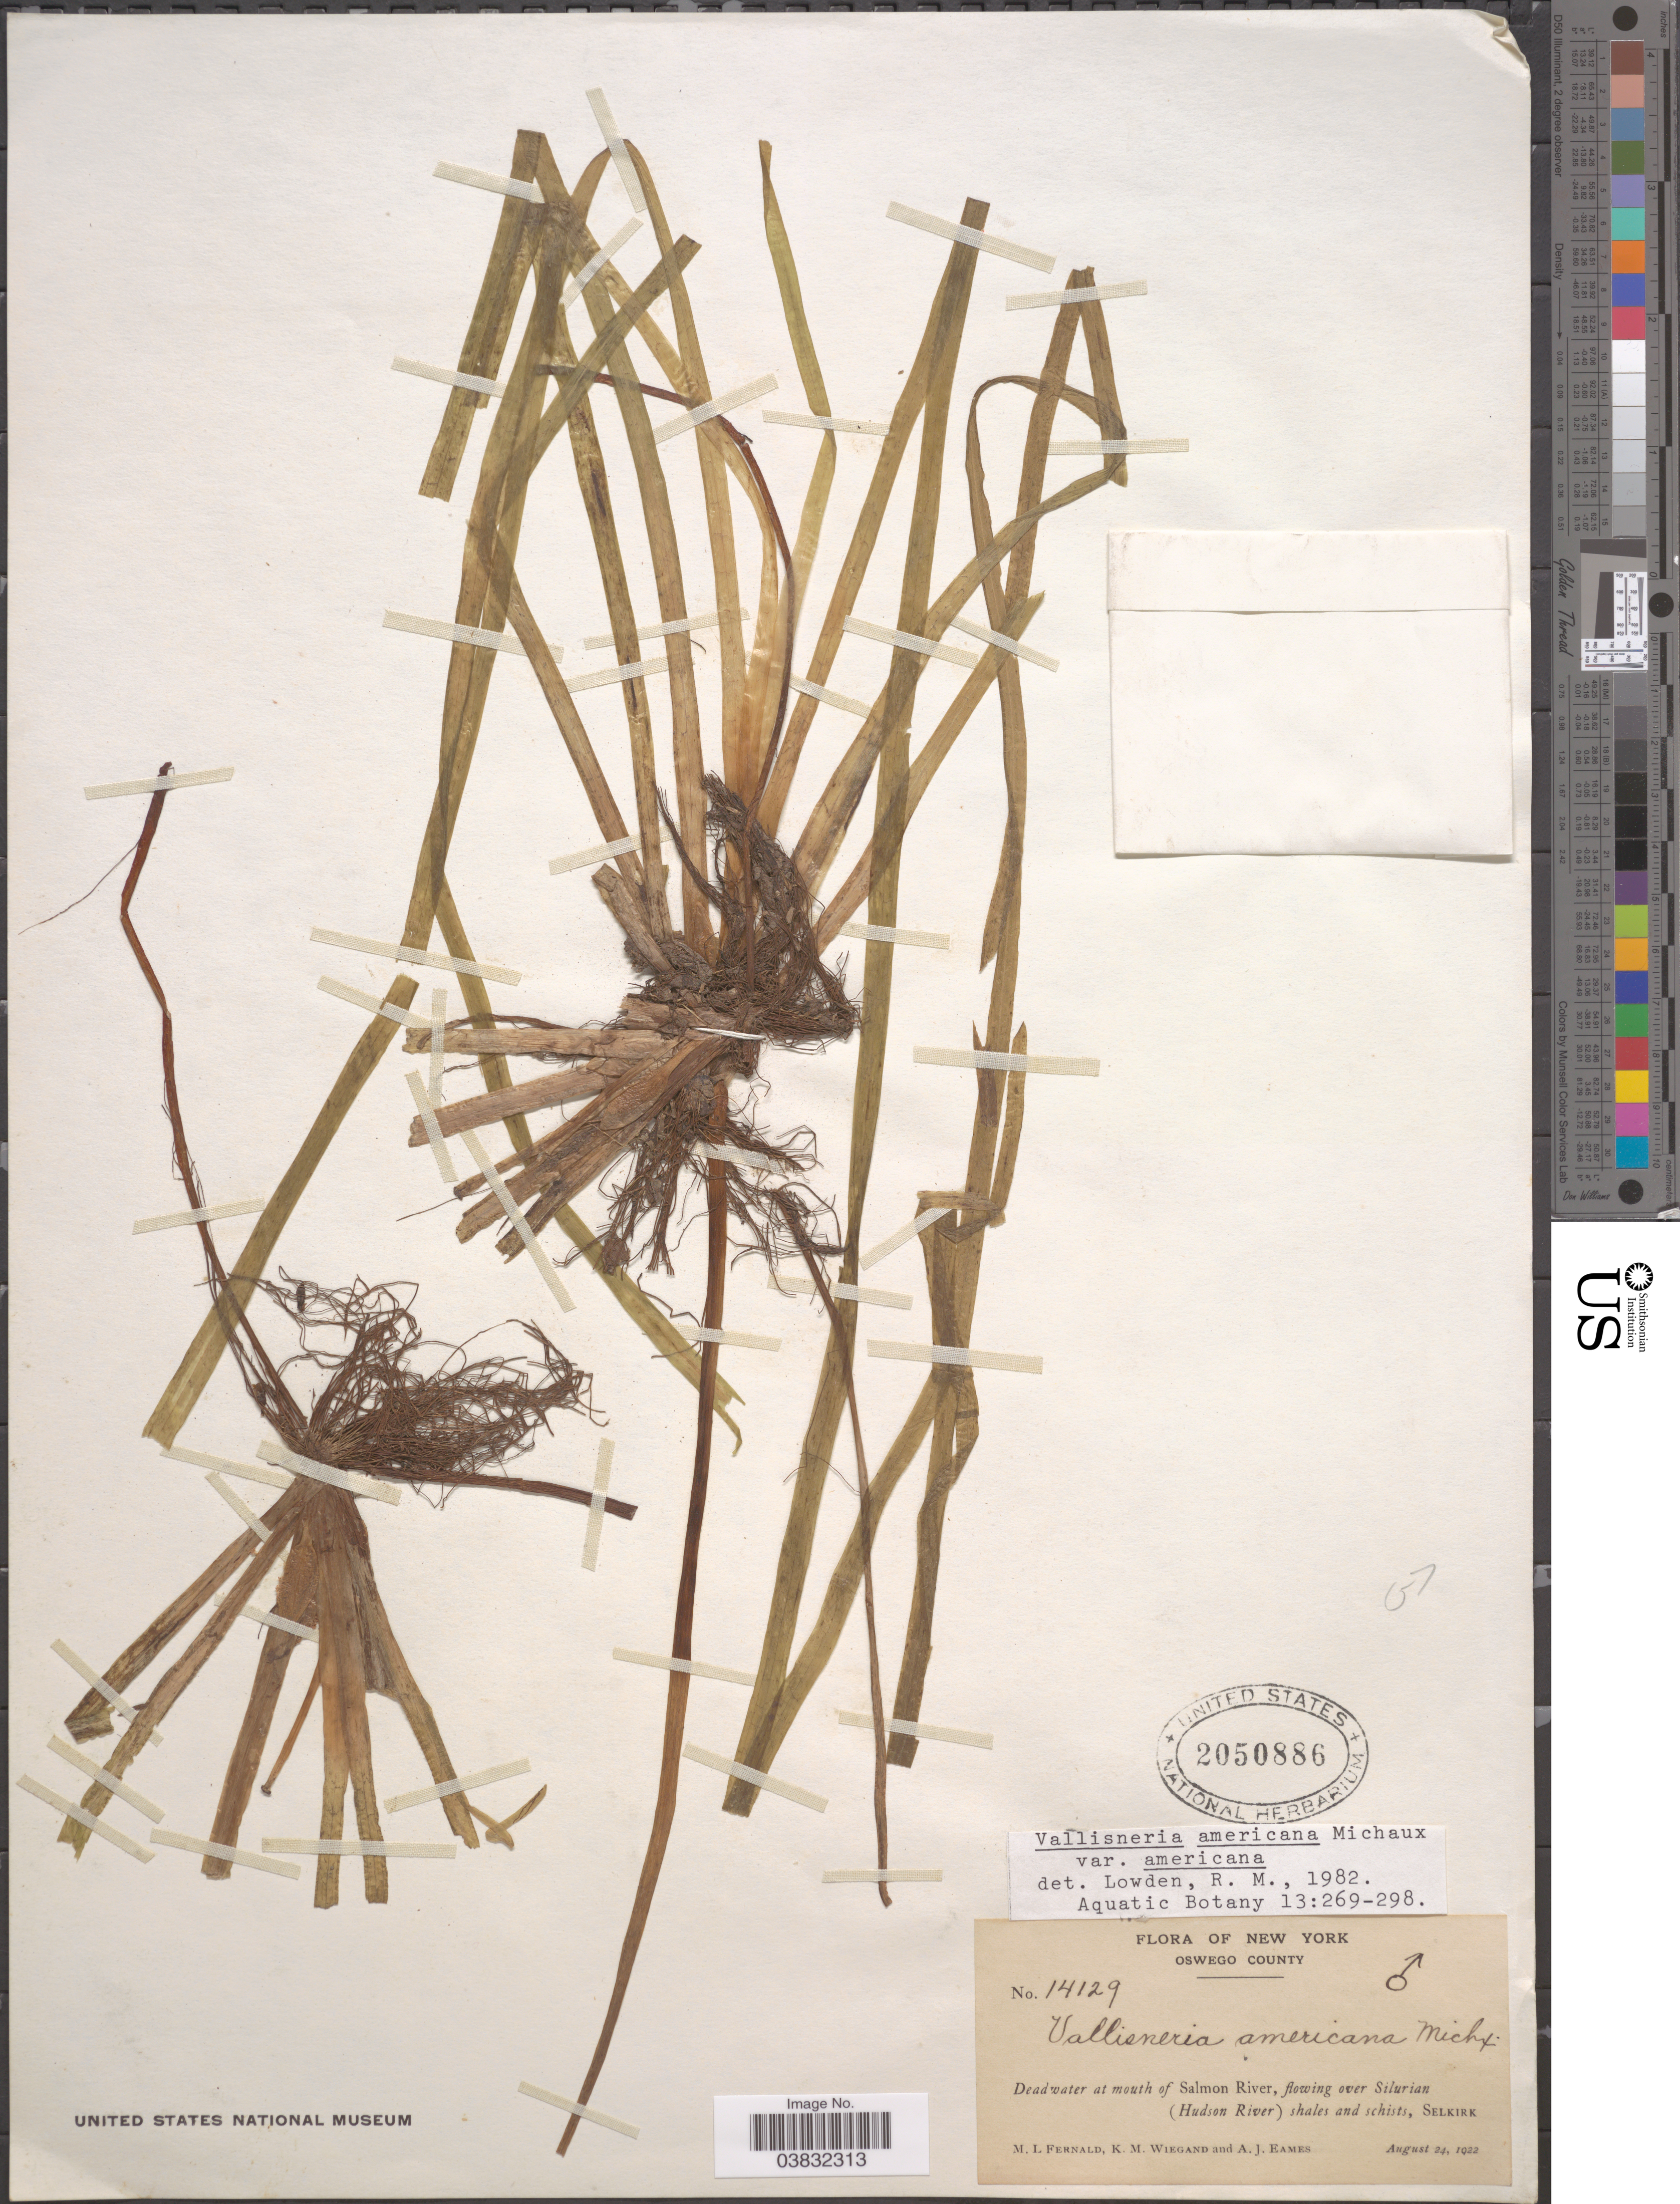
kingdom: Plantae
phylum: Tracheophyta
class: Liliopsida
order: Alismatales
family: Hydrocharitaceae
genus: Vallisneria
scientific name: Vallisneria americana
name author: Michx.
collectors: M. L. Fernald, K. M. Wiegand & A. J. Eames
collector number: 14129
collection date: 1922-08-24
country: United States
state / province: New York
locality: Oswego County. Deadwater at mouth of Salmon River, flowing over Silurian (Hudson River) shales and schists, Selkirk.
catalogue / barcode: US 2050886